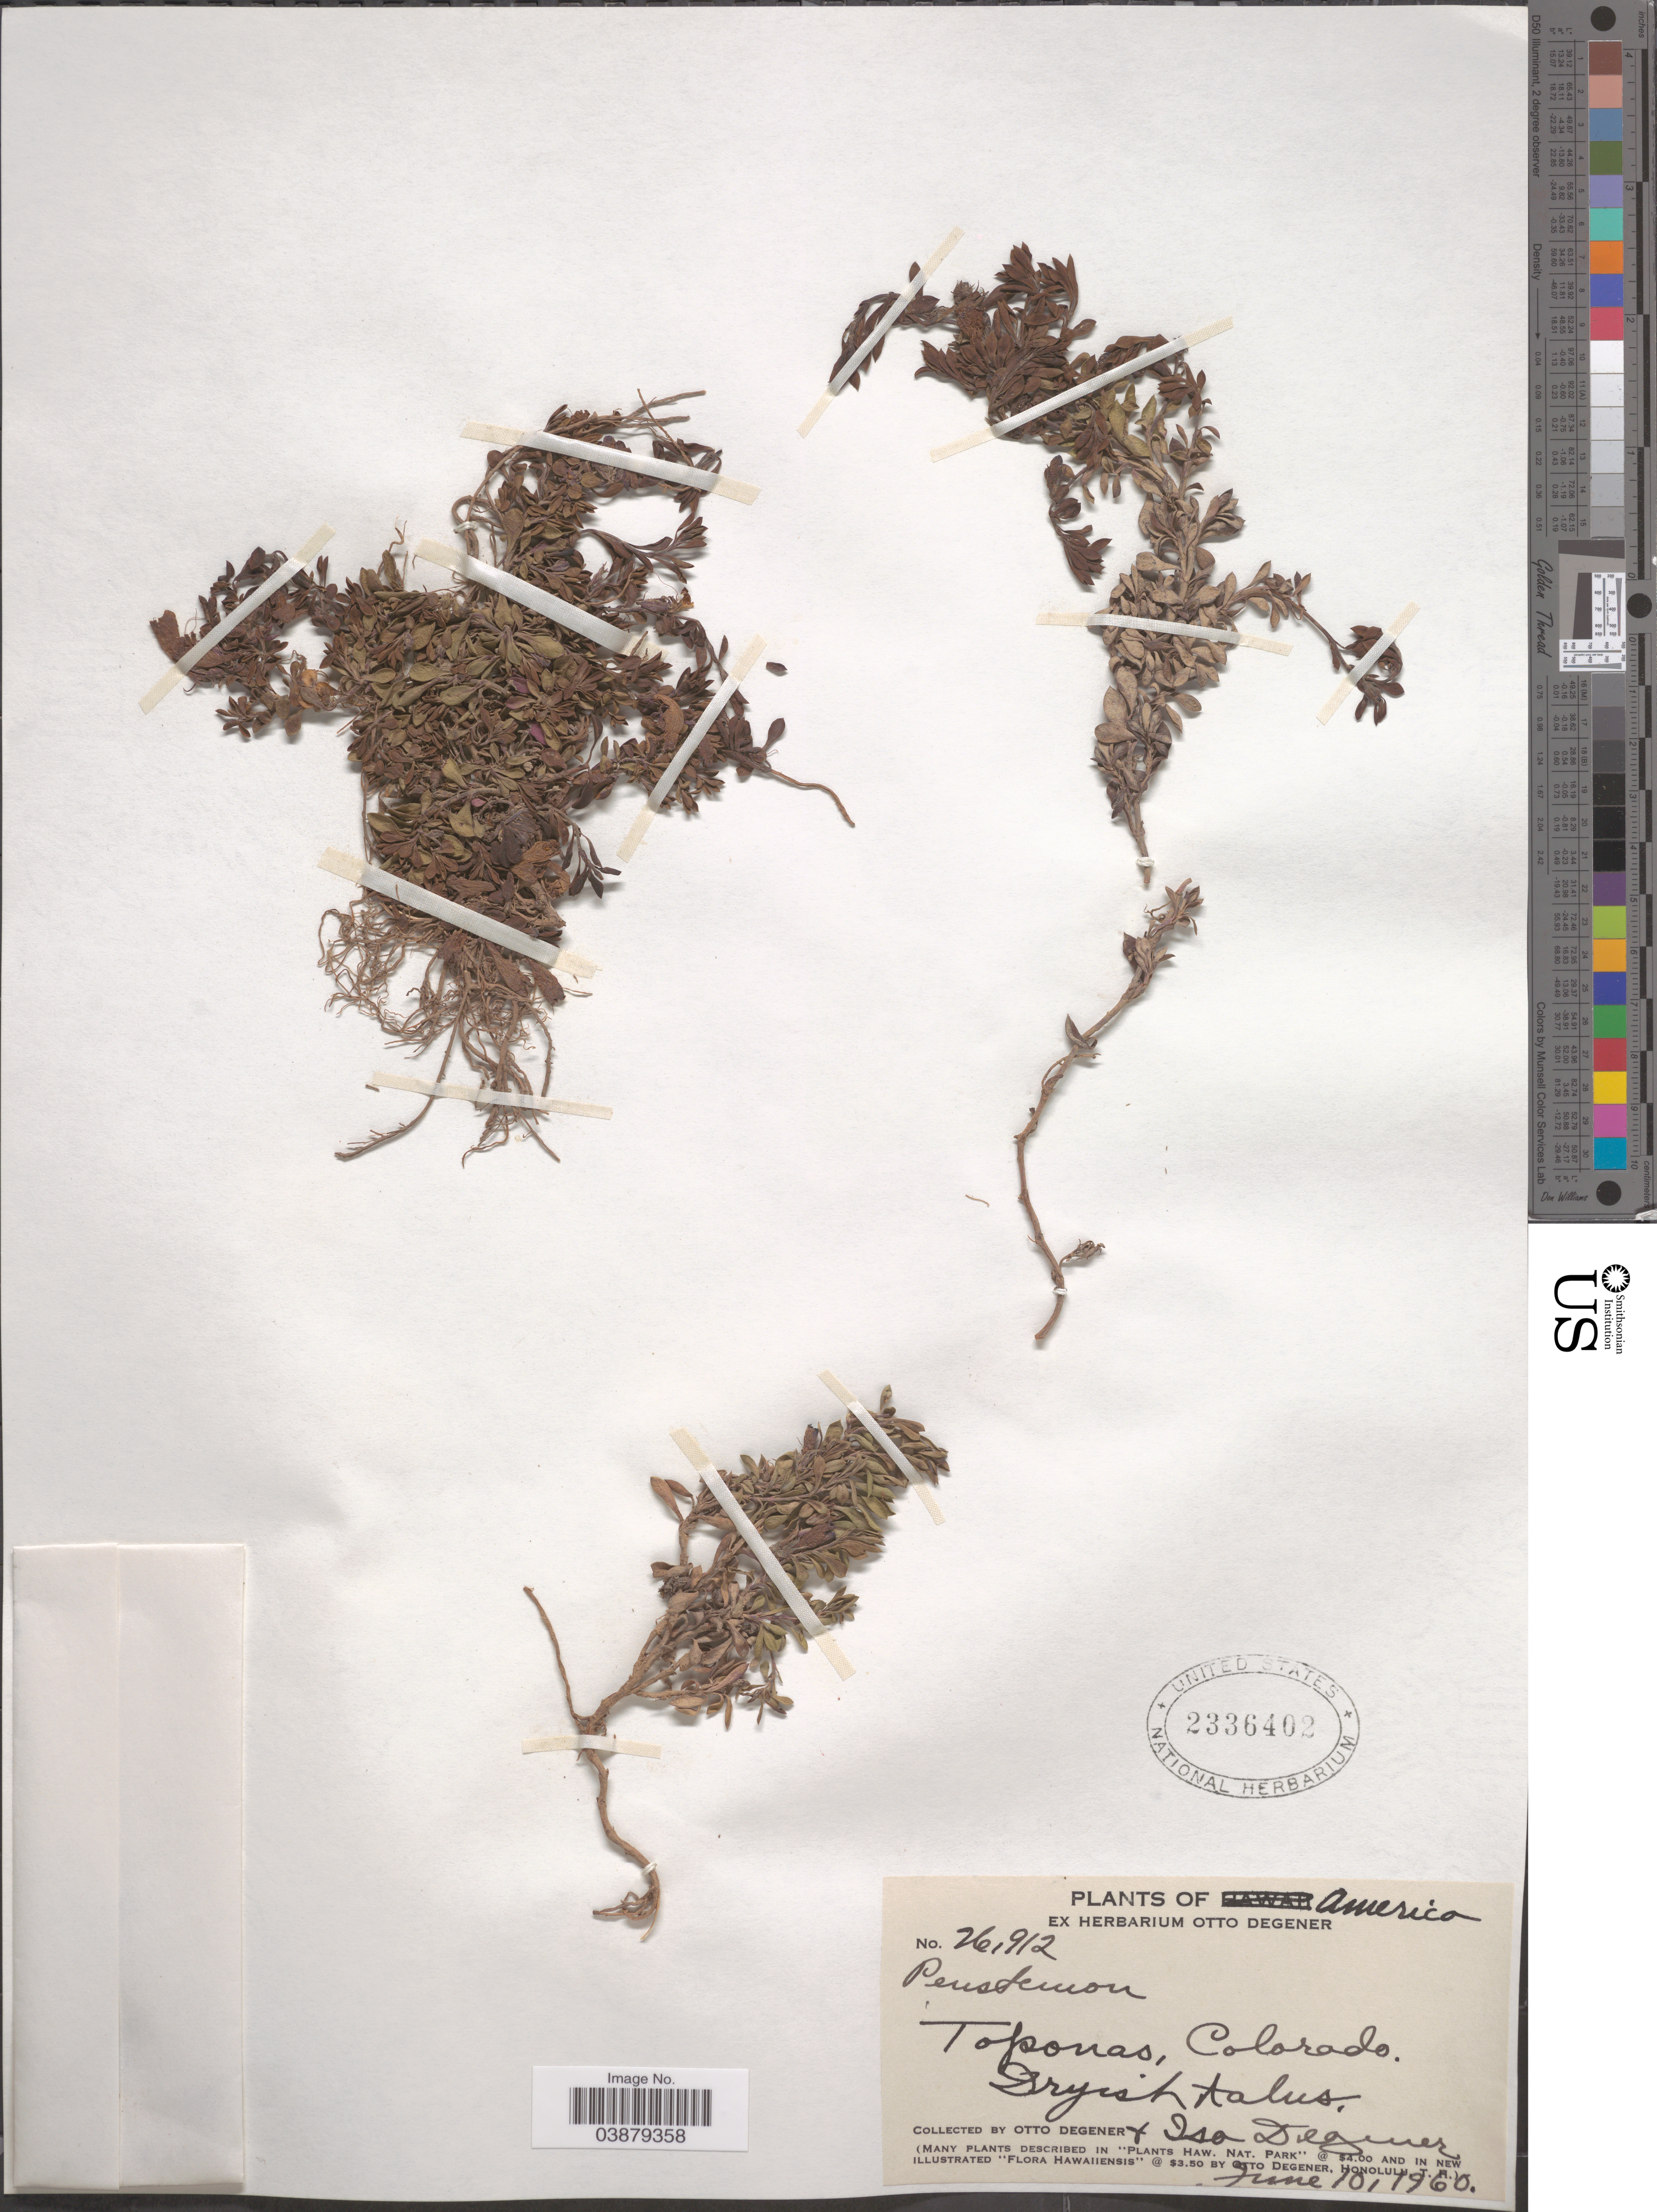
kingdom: Plantae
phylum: Tracheophyta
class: Magnoliopsida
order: Lamiales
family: Plantaginaceae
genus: Penstemon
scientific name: Penstemon sp.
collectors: O. Degener & I. Degener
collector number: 26912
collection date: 1960-06-10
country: United States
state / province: Colorado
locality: Toponas.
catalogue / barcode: US 2336402